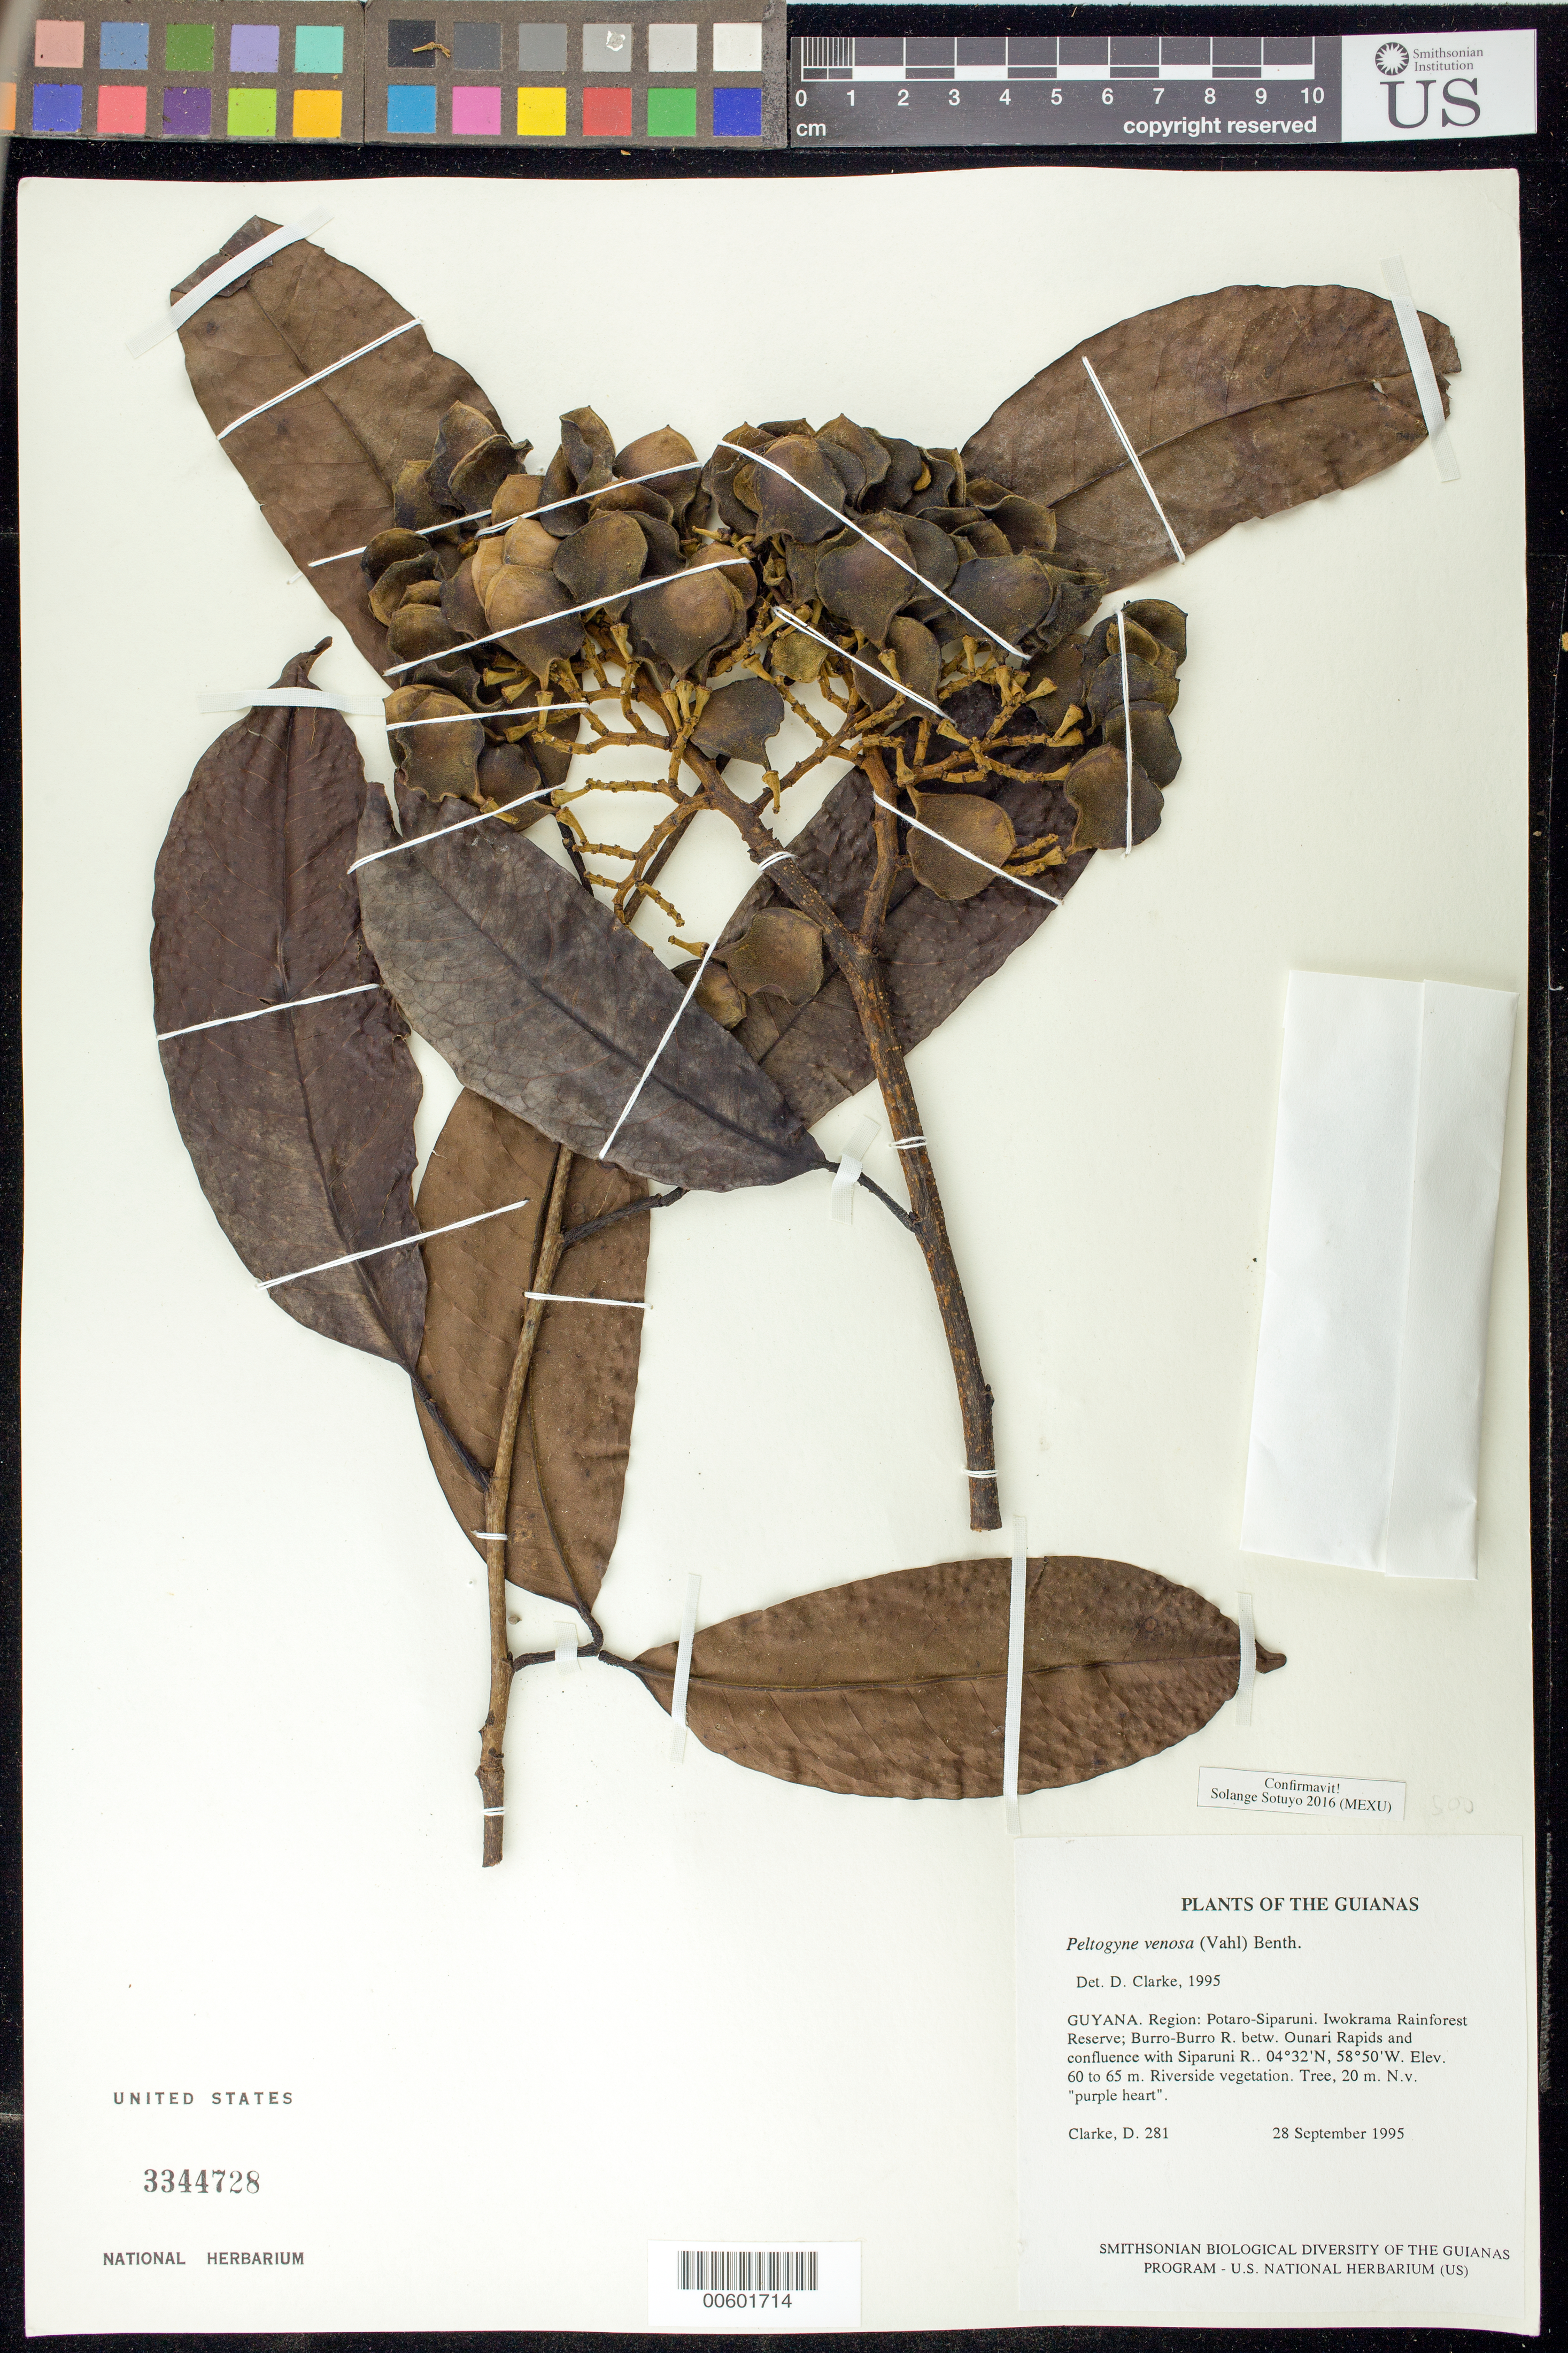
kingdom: Plantae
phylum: Tracheophyta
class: Magnoliopsida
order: Fabales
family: Fabaceae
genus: Peltogyne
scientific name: Peltogyne venosa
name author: (Vahl) Benth.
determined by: Sotuyo, Solange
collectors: H. D. Clarke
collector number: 281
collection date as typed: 28 September 1995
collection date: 1995-09-28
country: Guyana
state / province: Potaro-Siparuni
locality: Iwokrama Rainforest Reserve; Burro-Burro R. betw. Dunari Rapids and confluence with Siparuni R.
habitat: Riverside vegetation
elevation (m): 60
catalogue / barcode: US 3344728